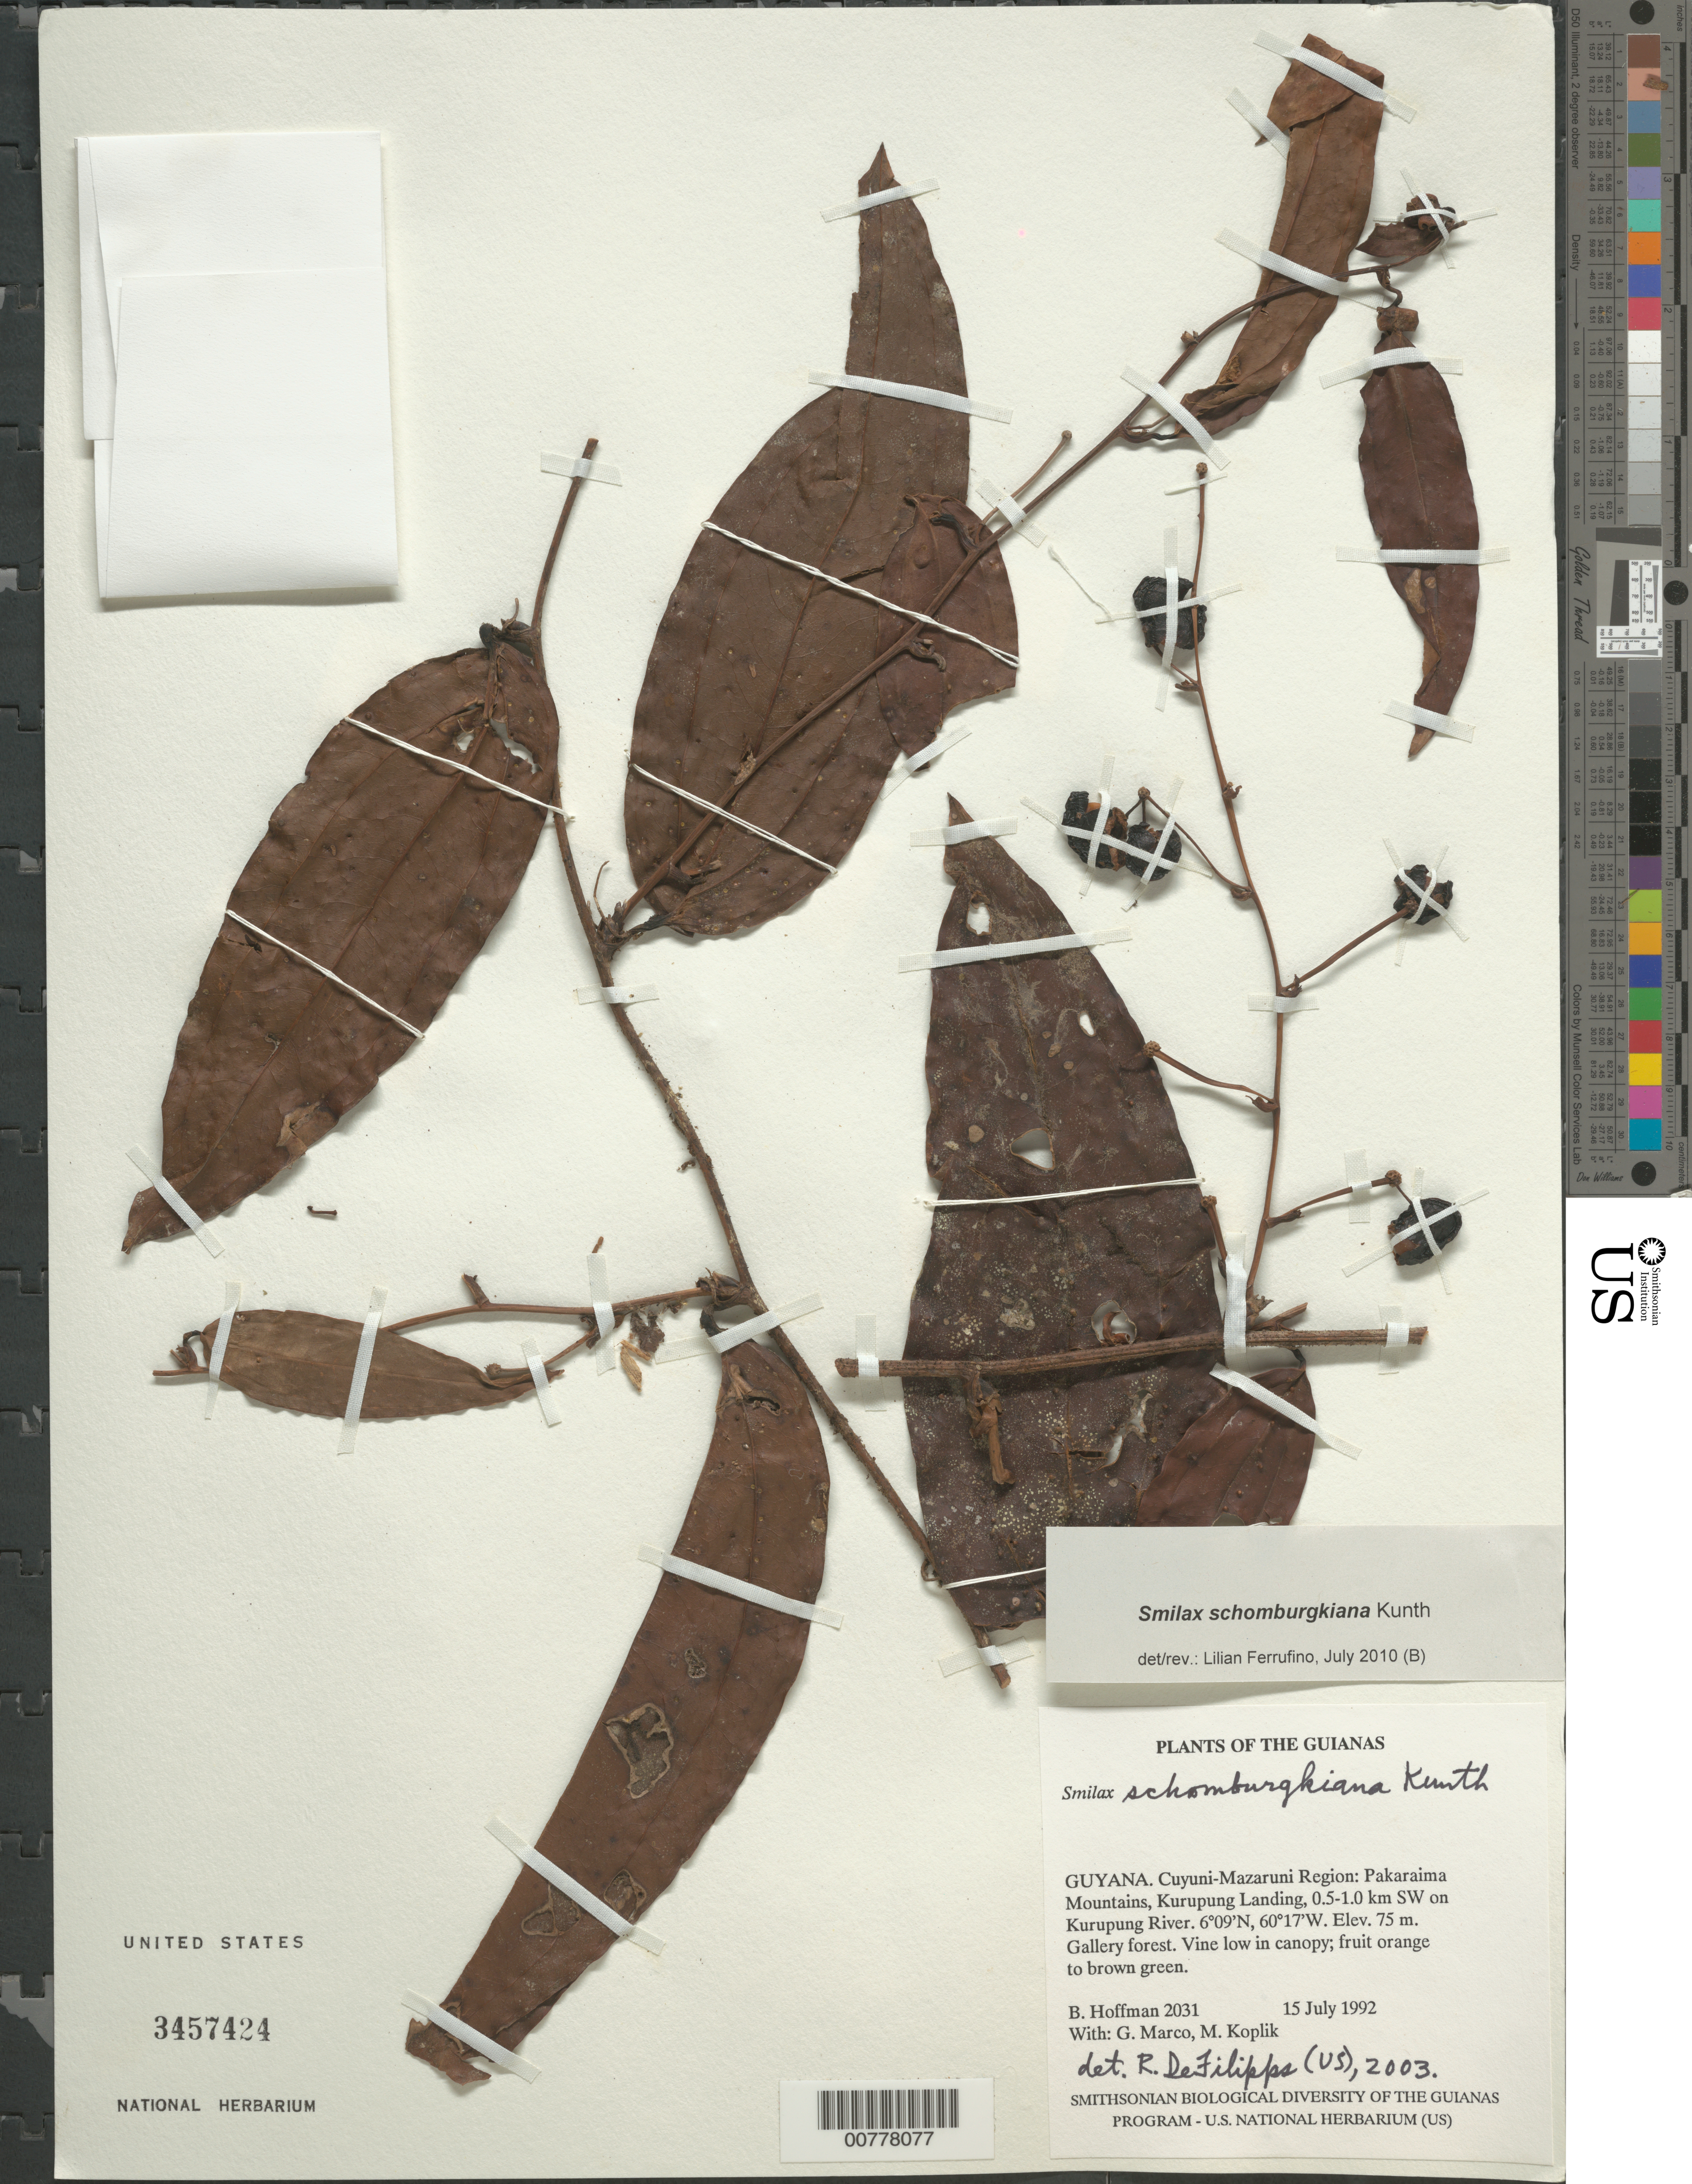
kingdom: Plantae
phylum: Tracheophyta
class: Liliopsida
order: Liliales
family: Smilacaceae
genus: Smilax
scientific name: Smilax schomburgkiana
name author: Kunth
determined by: DeFilipps, R. A.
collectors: B. Hoffman, G. Marco & M. Koplik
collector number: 2031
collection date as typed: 15 July 1992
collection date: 1992-07-15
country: Guyana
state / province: Cuyuni-Mazaruni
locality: Pakaraima Mountains, Kurupung Landing, 0.5-1.0 km SW on Kurupung River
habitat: Gallery forest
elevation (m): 75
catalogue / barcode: US 3457424